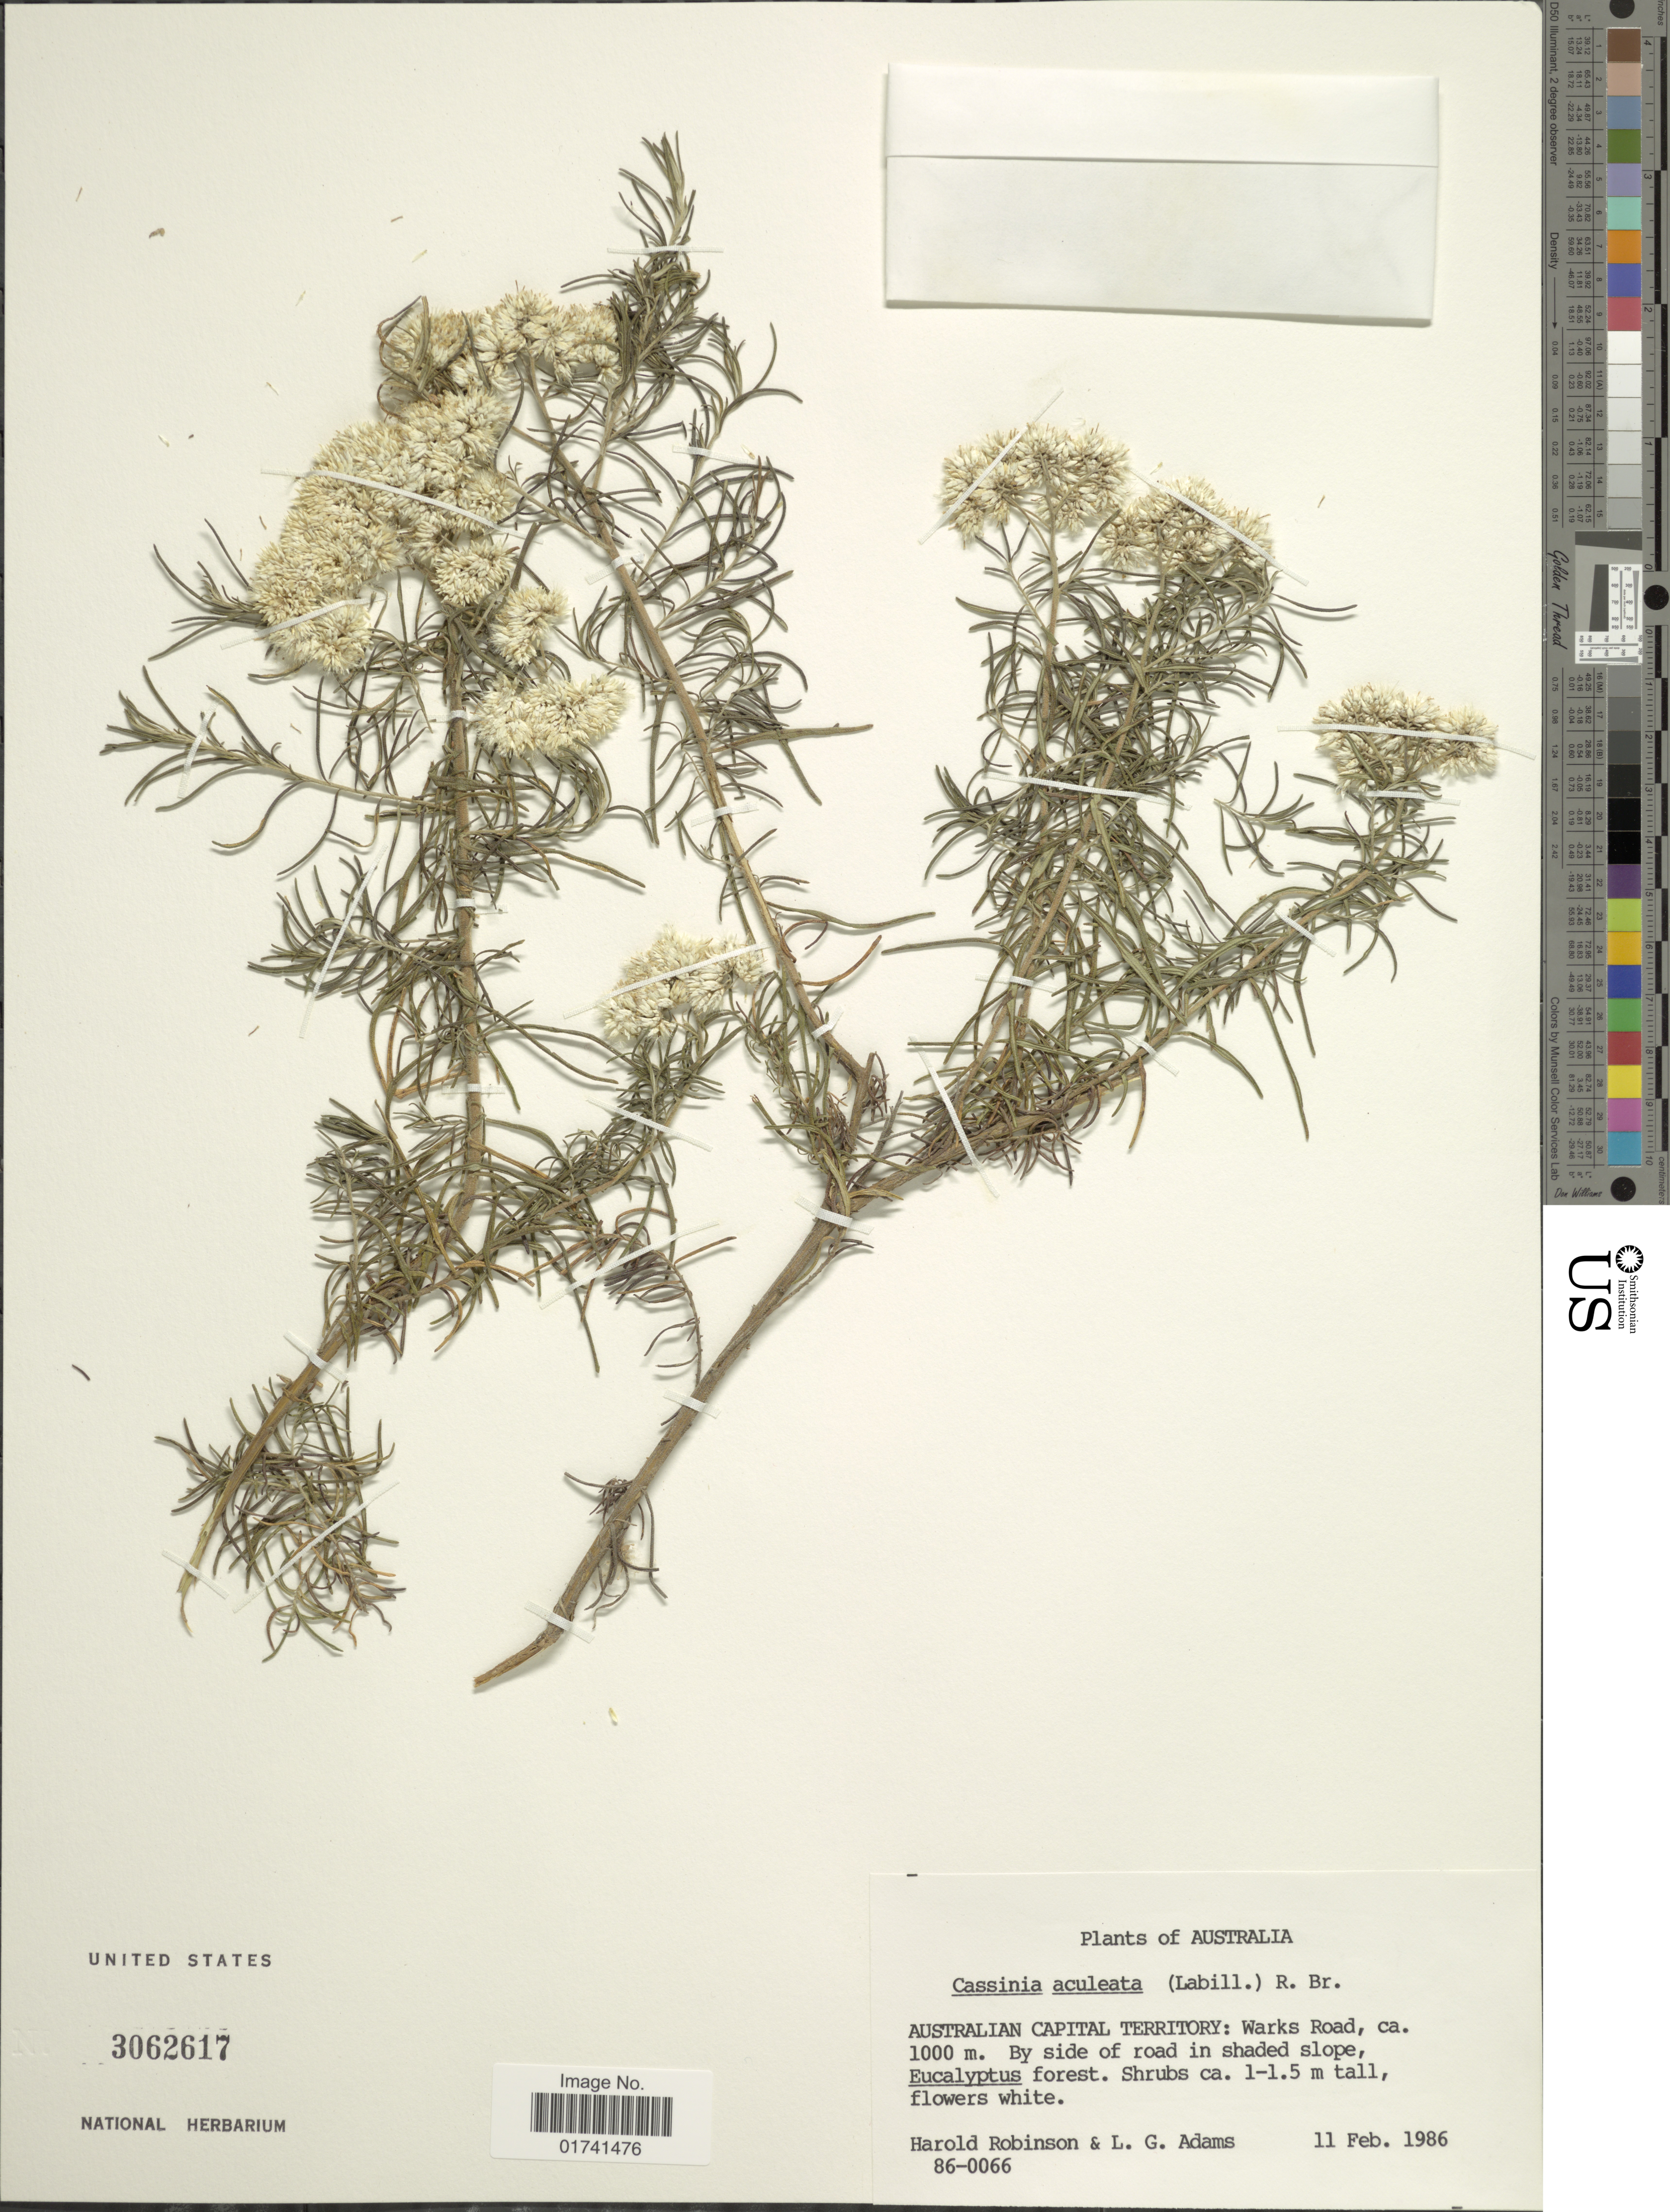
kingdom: Plantae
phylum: Tracheophyta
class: Magnoliopsida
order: Asterales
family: Asteraceae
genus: Cassinia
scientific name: Cassinia aculeata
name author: (Labill.) R. Br.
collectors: H. Robinson & L. G. Adams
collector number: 86-0066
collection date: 1986-02-11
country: Australia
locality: Australian Capital Territory: Warks Road, by side of road in shaded slope.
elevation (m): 1000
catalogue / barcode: US 3062617